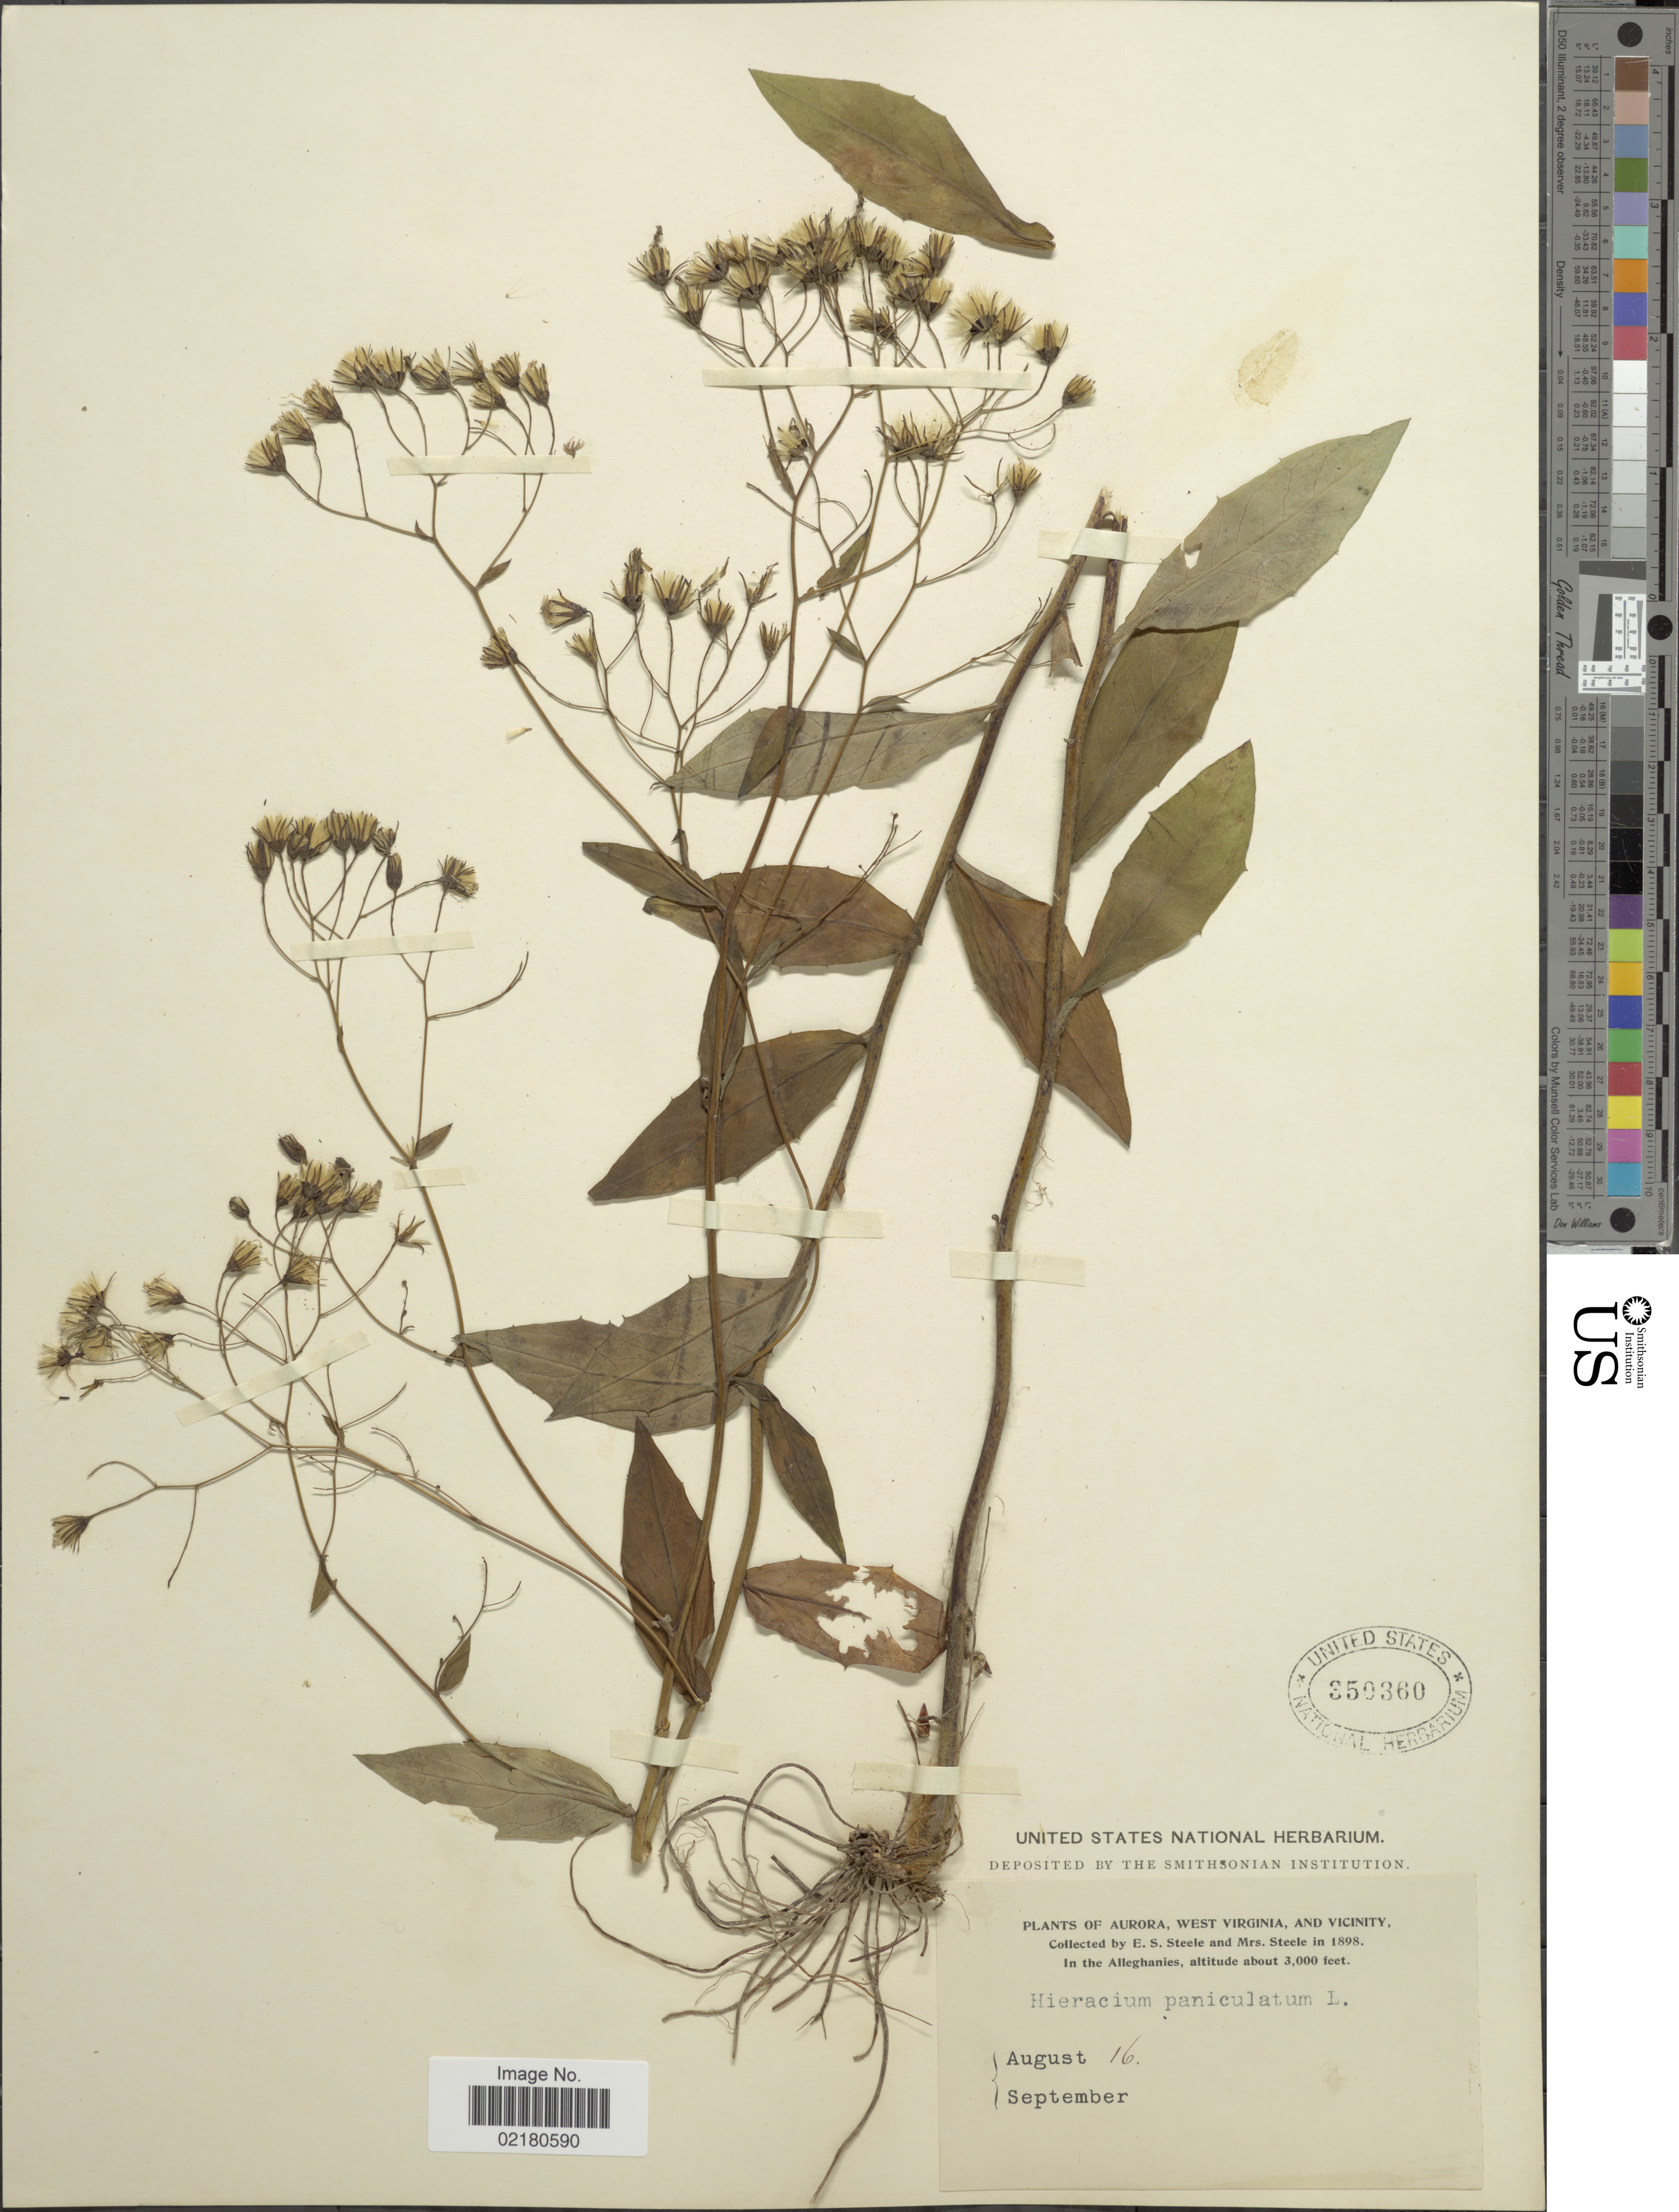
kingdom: Plantae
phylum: Tracheophyta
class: Magnoliopsida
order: Asterales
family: Asteraceae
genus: Hieracium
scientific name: Hieracium paniculatum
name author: L.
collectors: E. Steele & Mrs. E. S. Steele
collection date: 1898-08-16/1898-09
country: United States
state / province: West Virginia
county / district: Preston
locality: Aurora, west Virginia, and vicinity, In the Alleghanies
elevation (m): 914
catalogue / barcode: US 350360